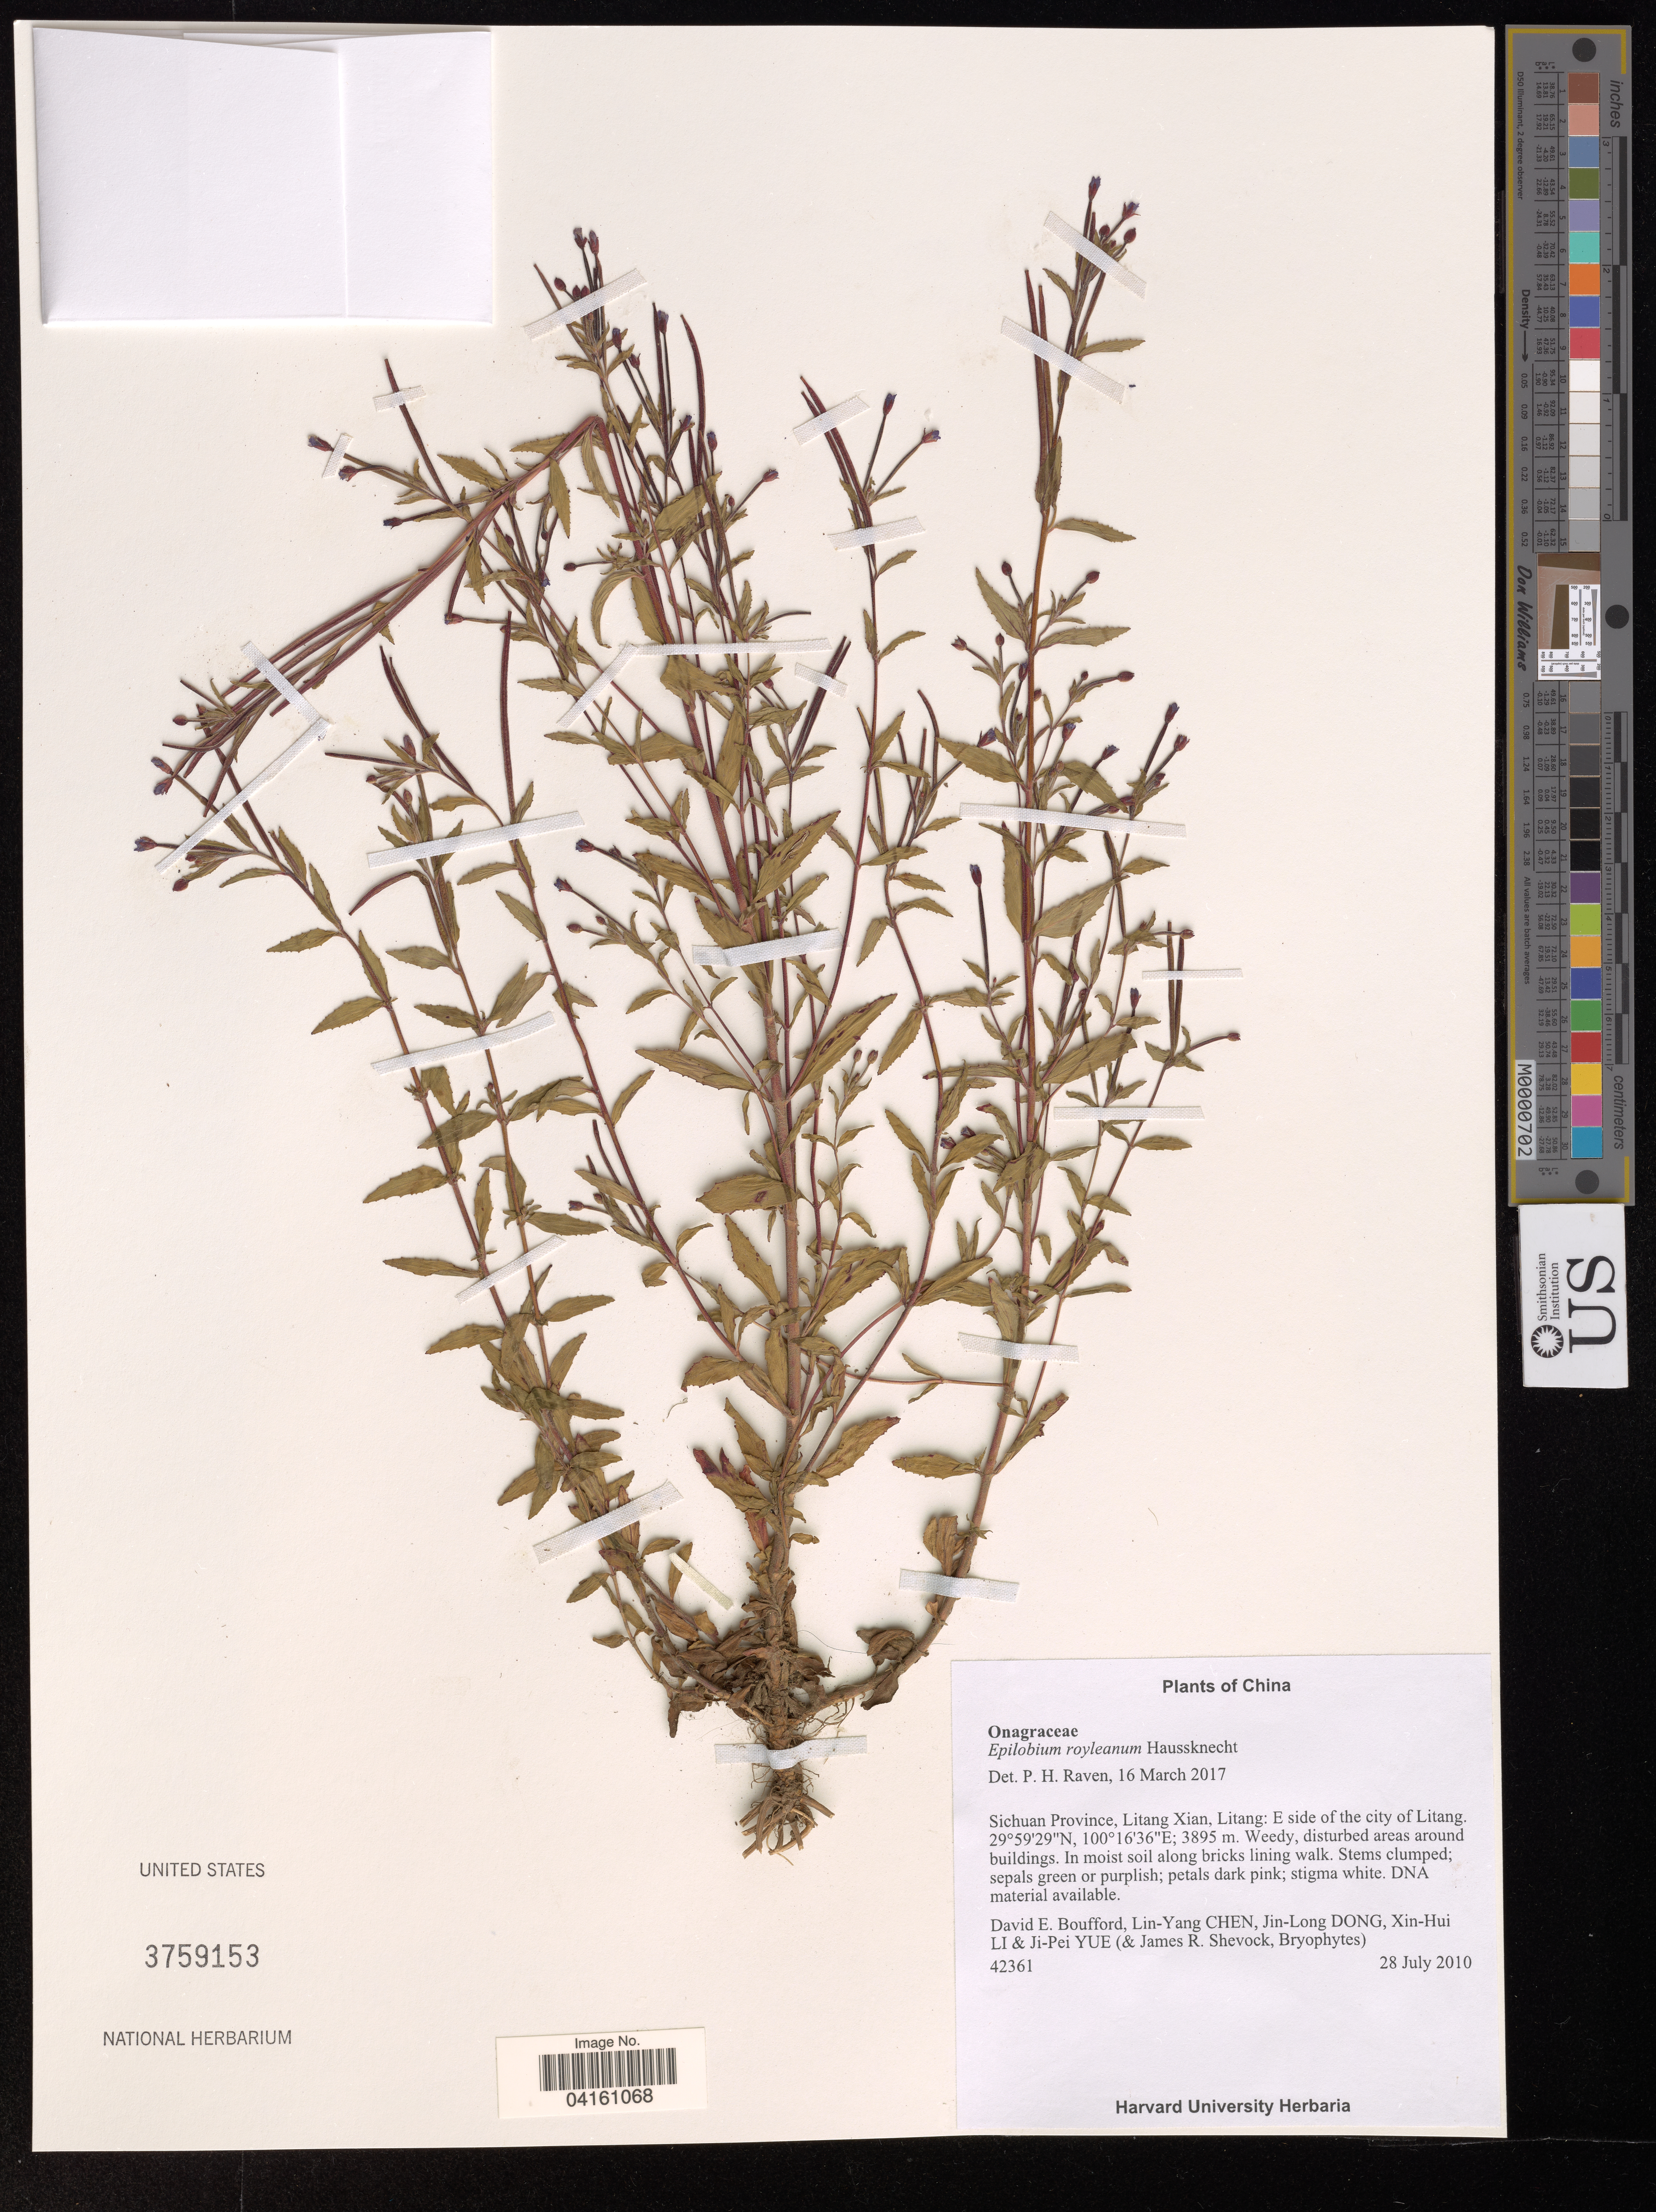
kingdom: Plantae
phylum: Tracheophyta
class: Magnoliopsida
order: Myrtales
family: Onagraceae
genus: Epilobium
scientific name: Epilobium royleanum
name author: Hausskn.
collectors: D. E. Boufford, J. Dong, X. Li & et al.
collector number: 42361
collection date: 2010-07-28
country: China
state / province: Sichuan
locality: Litang Xian, Litang: E side of the city of Litang.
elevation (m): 3895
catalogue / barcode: US 3759153